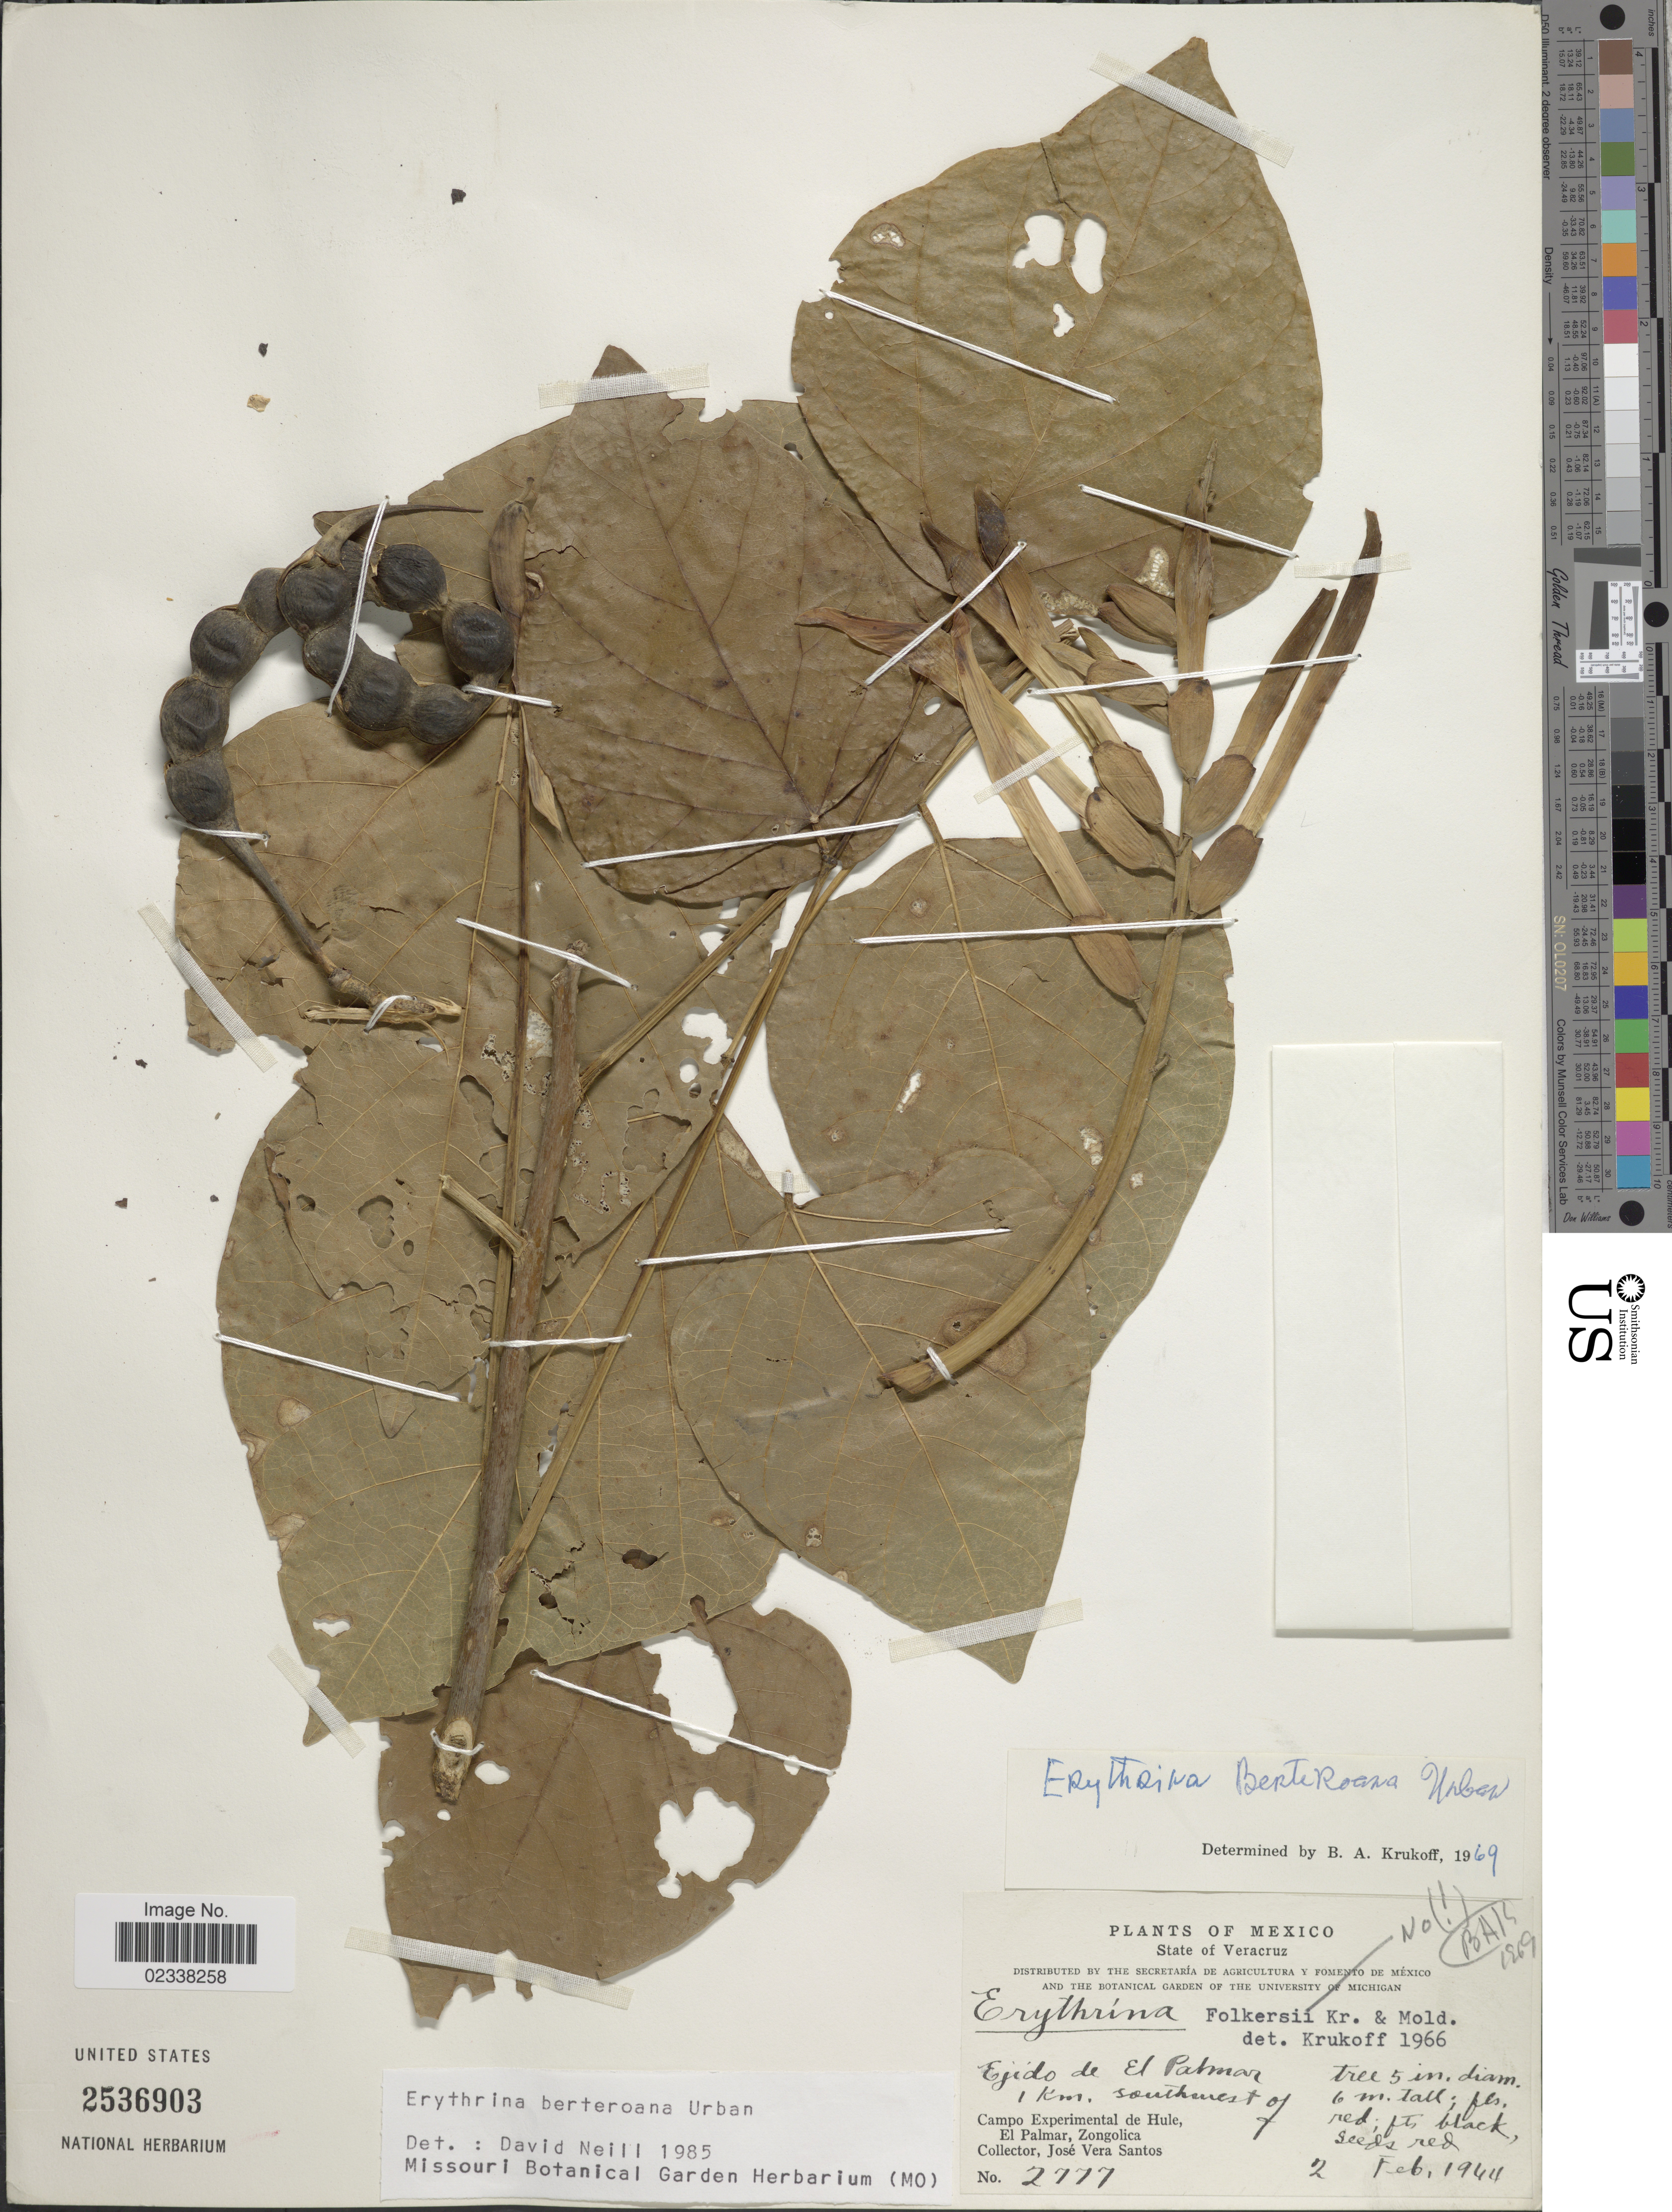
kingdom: Plantae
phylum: Tracheophyta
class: Magnoliopsida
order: Fabales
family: Fabaceae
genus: Erythrina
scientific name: Erythrina berteroana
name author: Urb.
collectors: J. V. Santos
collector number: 2777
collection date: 1944-02-02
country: Mexico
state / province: Veracruz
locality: Ejido de El Palmar 1 km. southwest of Campo Experimental de Hule, El Palmar, Zongolica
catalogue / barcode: US 2536903